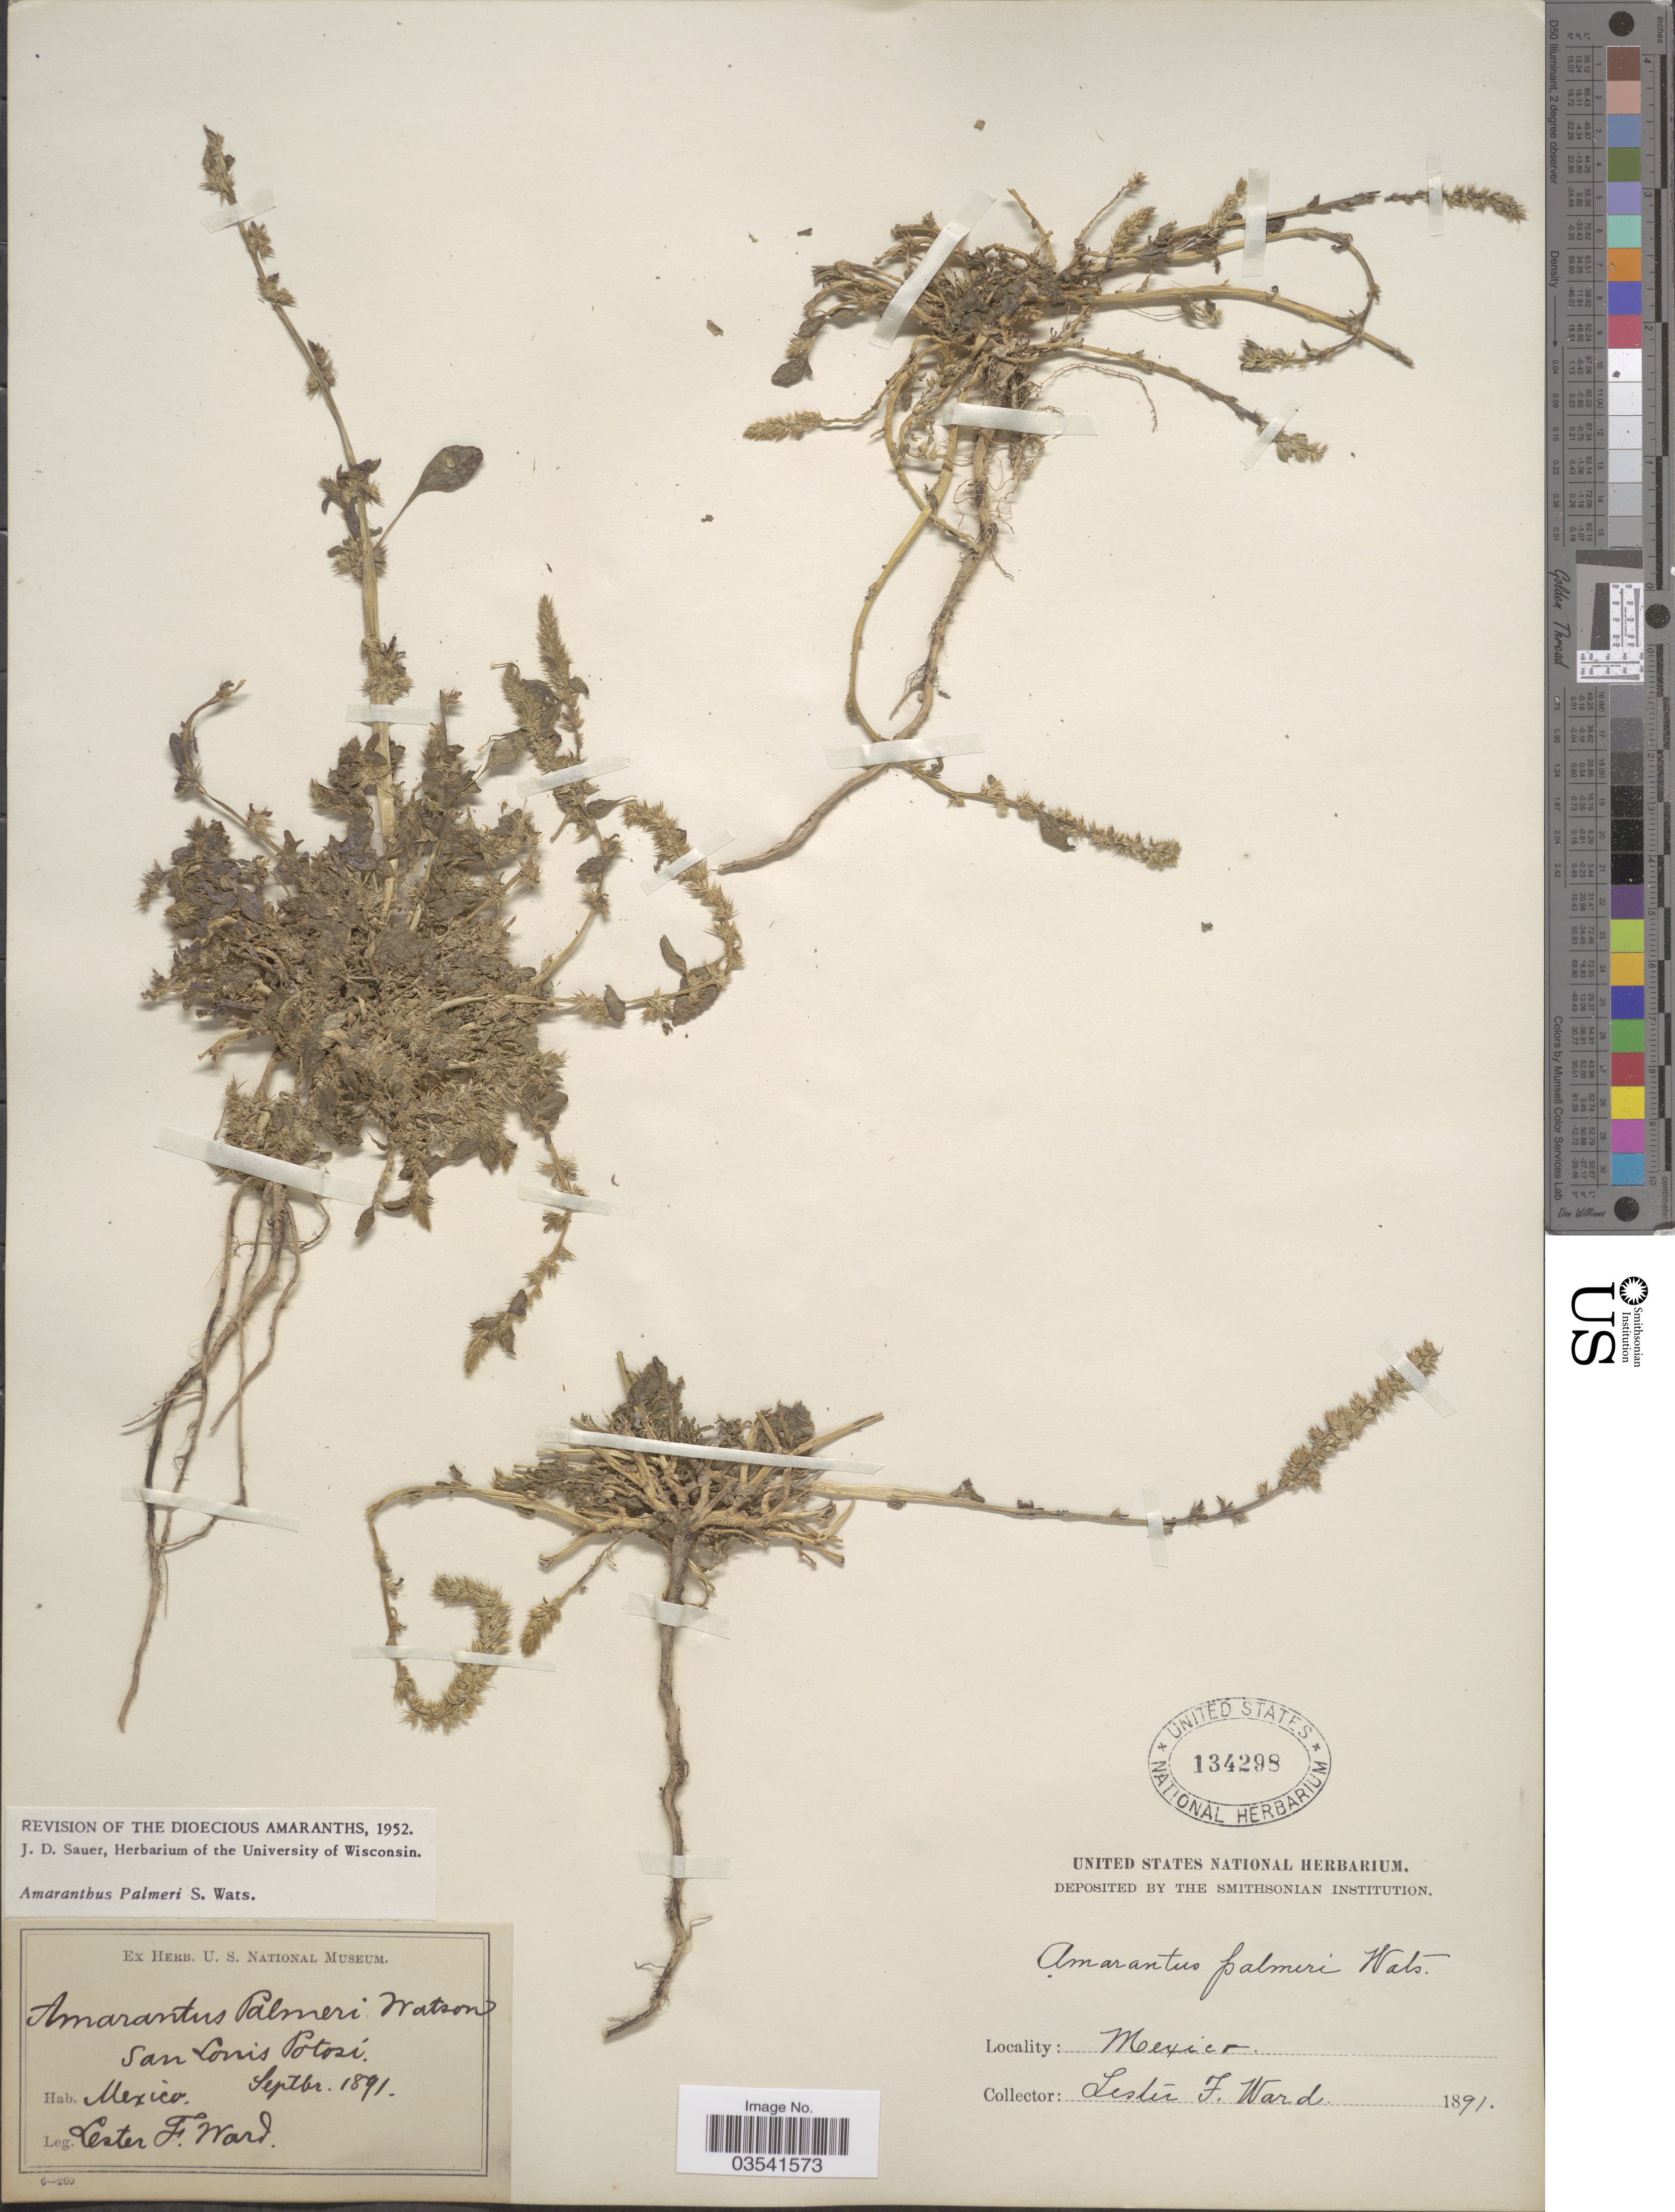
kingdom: Plantae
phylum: Tracheophyta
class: Magnoliopsida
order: Caryophyllales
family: Amaranthaceae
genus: Amaranthus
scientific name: Amaranthus palmeri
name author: S. Watson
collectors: L. F. Ward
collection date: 1891-09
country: Mexico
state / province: San Luis Potosí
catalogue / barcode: US 134298